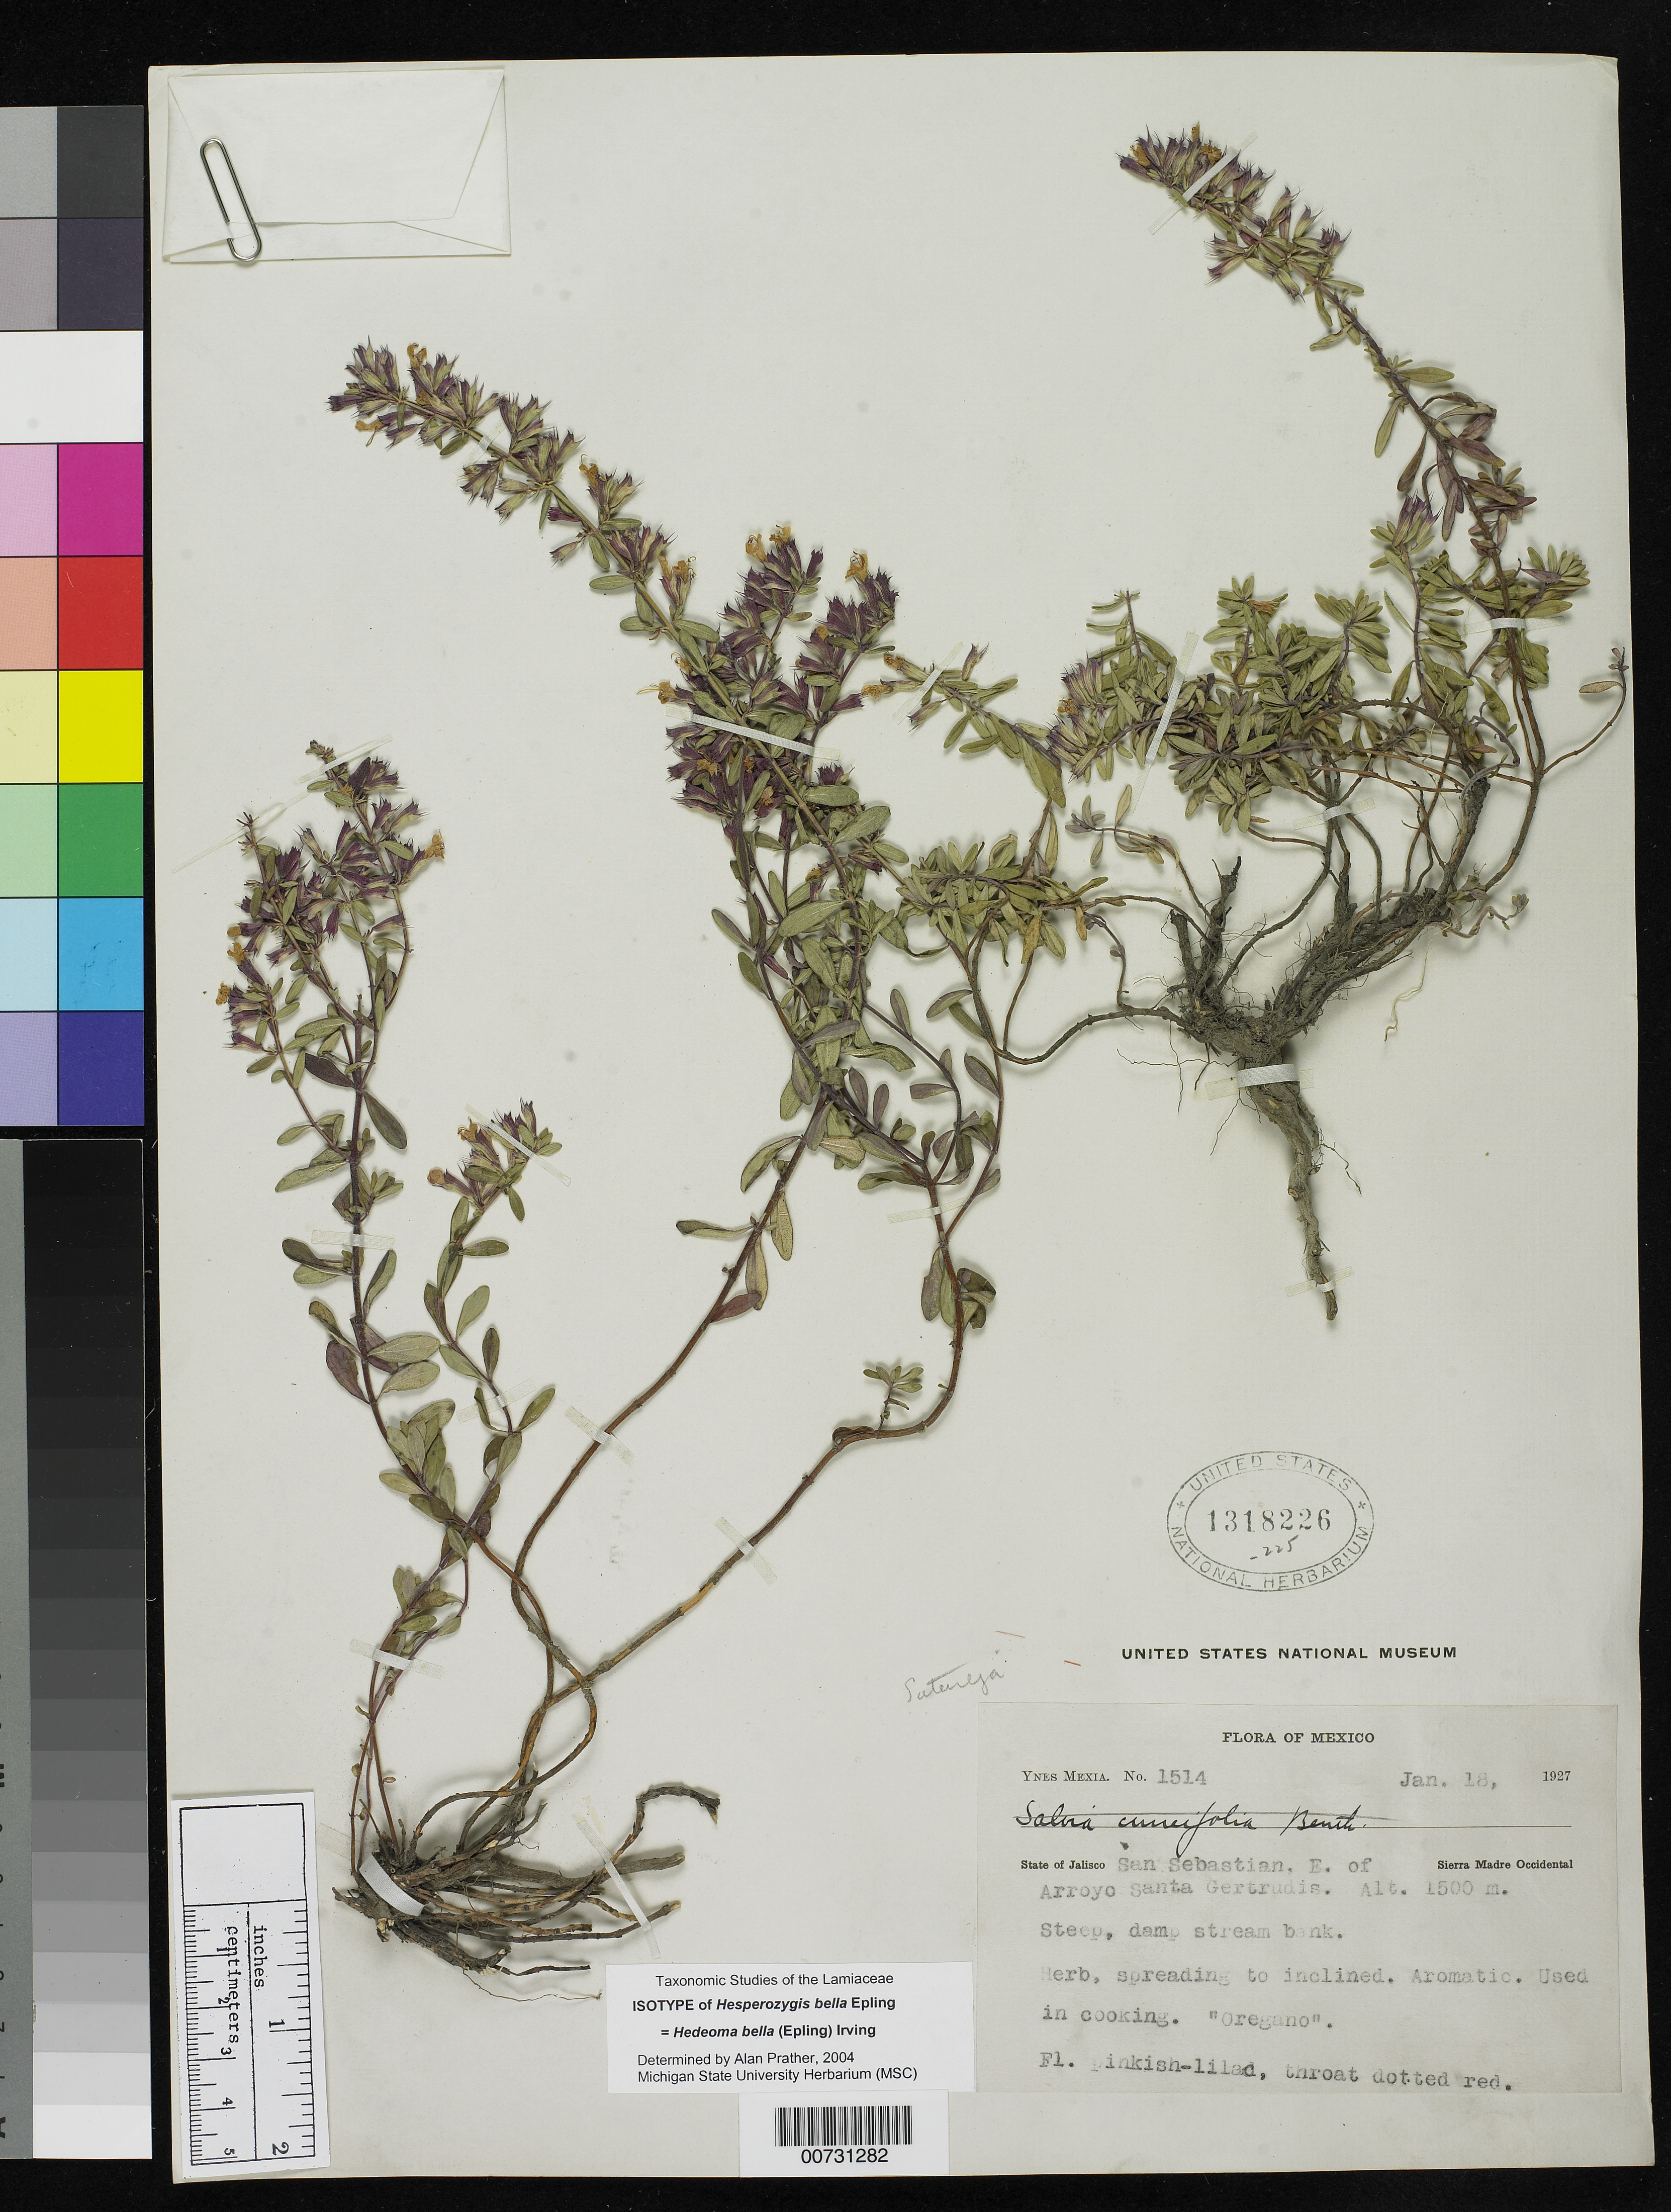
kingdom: Plantae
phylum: Tracheophyta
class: Magnoliopsida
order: Lamiales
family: Lamiaceae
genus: Hesperozygis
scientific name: Hesperozygis bella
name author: Epling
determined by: Prather, L. A.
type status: Isotype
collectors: Y. Mexia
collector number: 1514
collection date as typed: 18 Jan 1927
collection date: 1927-01-18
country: Mexico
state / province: Jalisco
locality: San Sebastian, E of Arroyo Santa Gertrudis.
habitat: Steep, damp stream bank.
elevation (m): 1500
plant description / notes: Common name: "Oregano"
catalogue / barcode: US 1318226